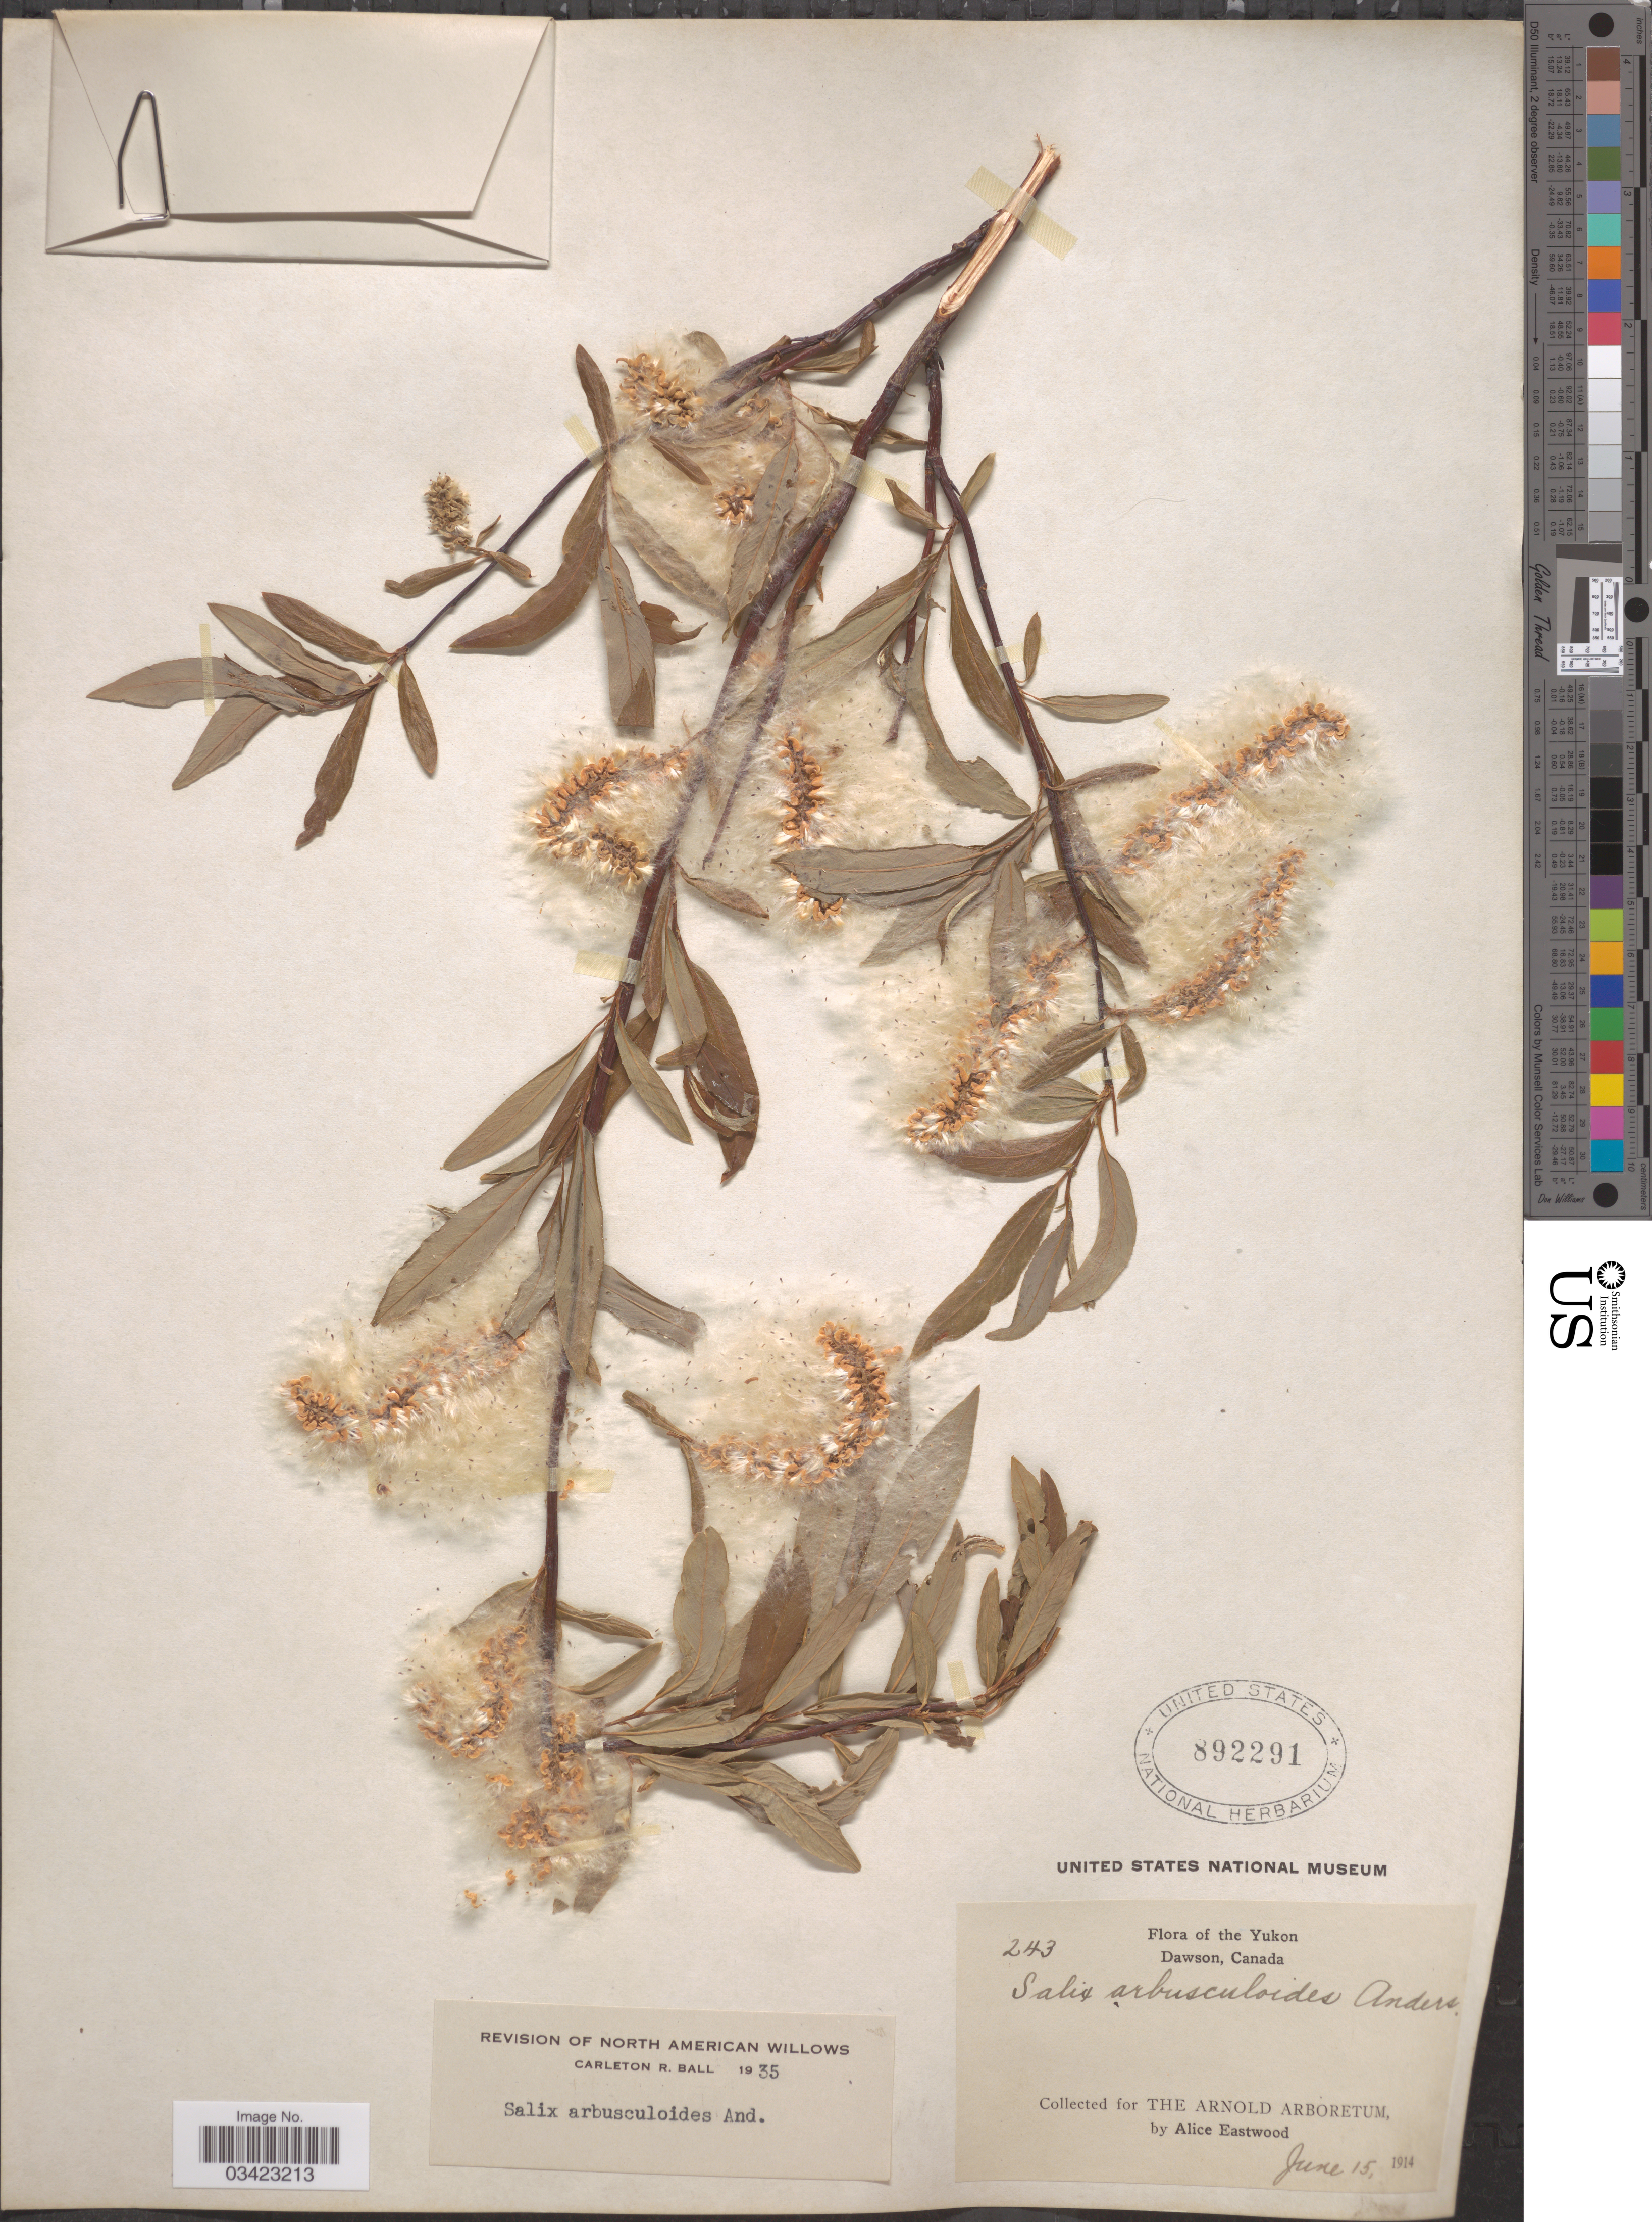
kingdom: Plantae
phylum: Tracheophyta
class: Magnoliopsida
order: Malpighiales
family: Salicaceae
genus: Salix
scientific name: Salix arbusculoides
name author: Andersson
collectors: A. Eastwood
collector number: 243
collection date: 1914-06-15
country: Canada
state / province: Yukon Territory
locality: Yukon. Dawson.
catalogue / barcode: US 892291